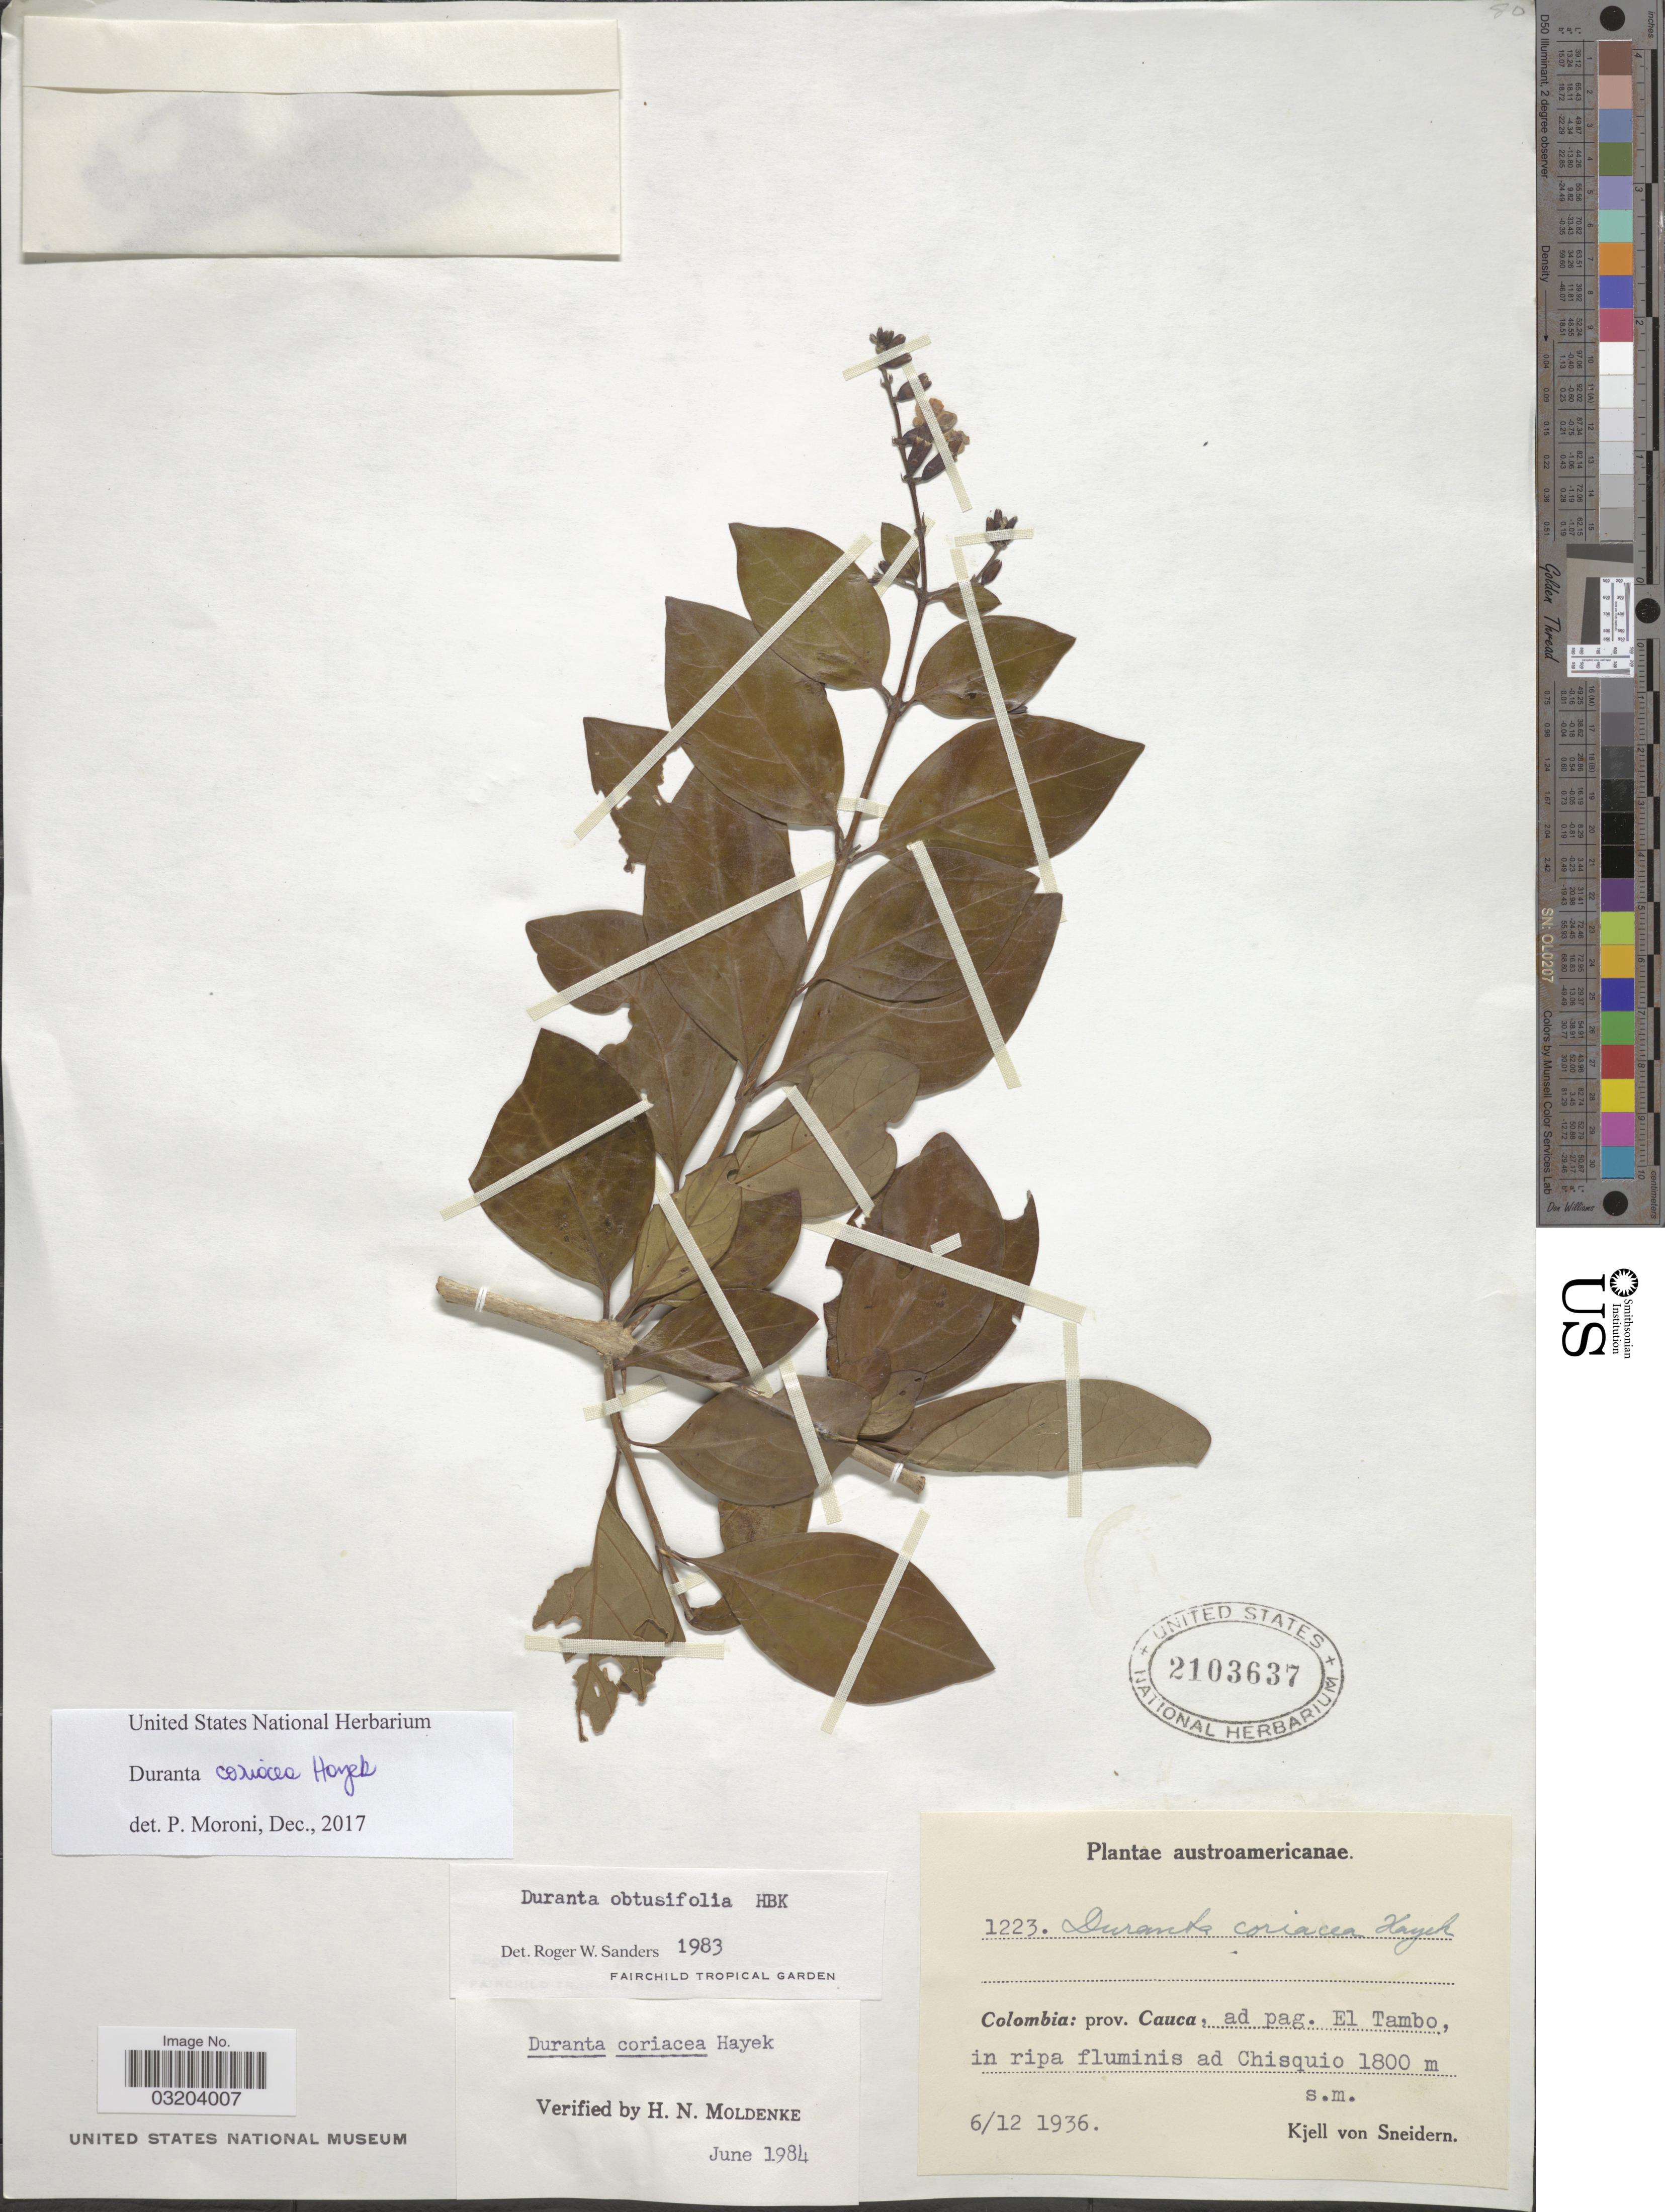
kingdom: Plantae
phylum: Tracheophyta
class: Magnoliopsida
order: Lamiales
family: Verbenaceae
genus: Duranta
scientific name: Duranta coriacea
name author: Hayek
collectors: K. von Sneidern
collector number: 1223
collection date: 1936-12-06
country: Colombia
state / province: Cauca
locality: Austroamericanae. Ad pag. El Tambo, in ripa fluminis ad Chisquio.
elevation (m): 1800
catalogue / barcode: US 2103637